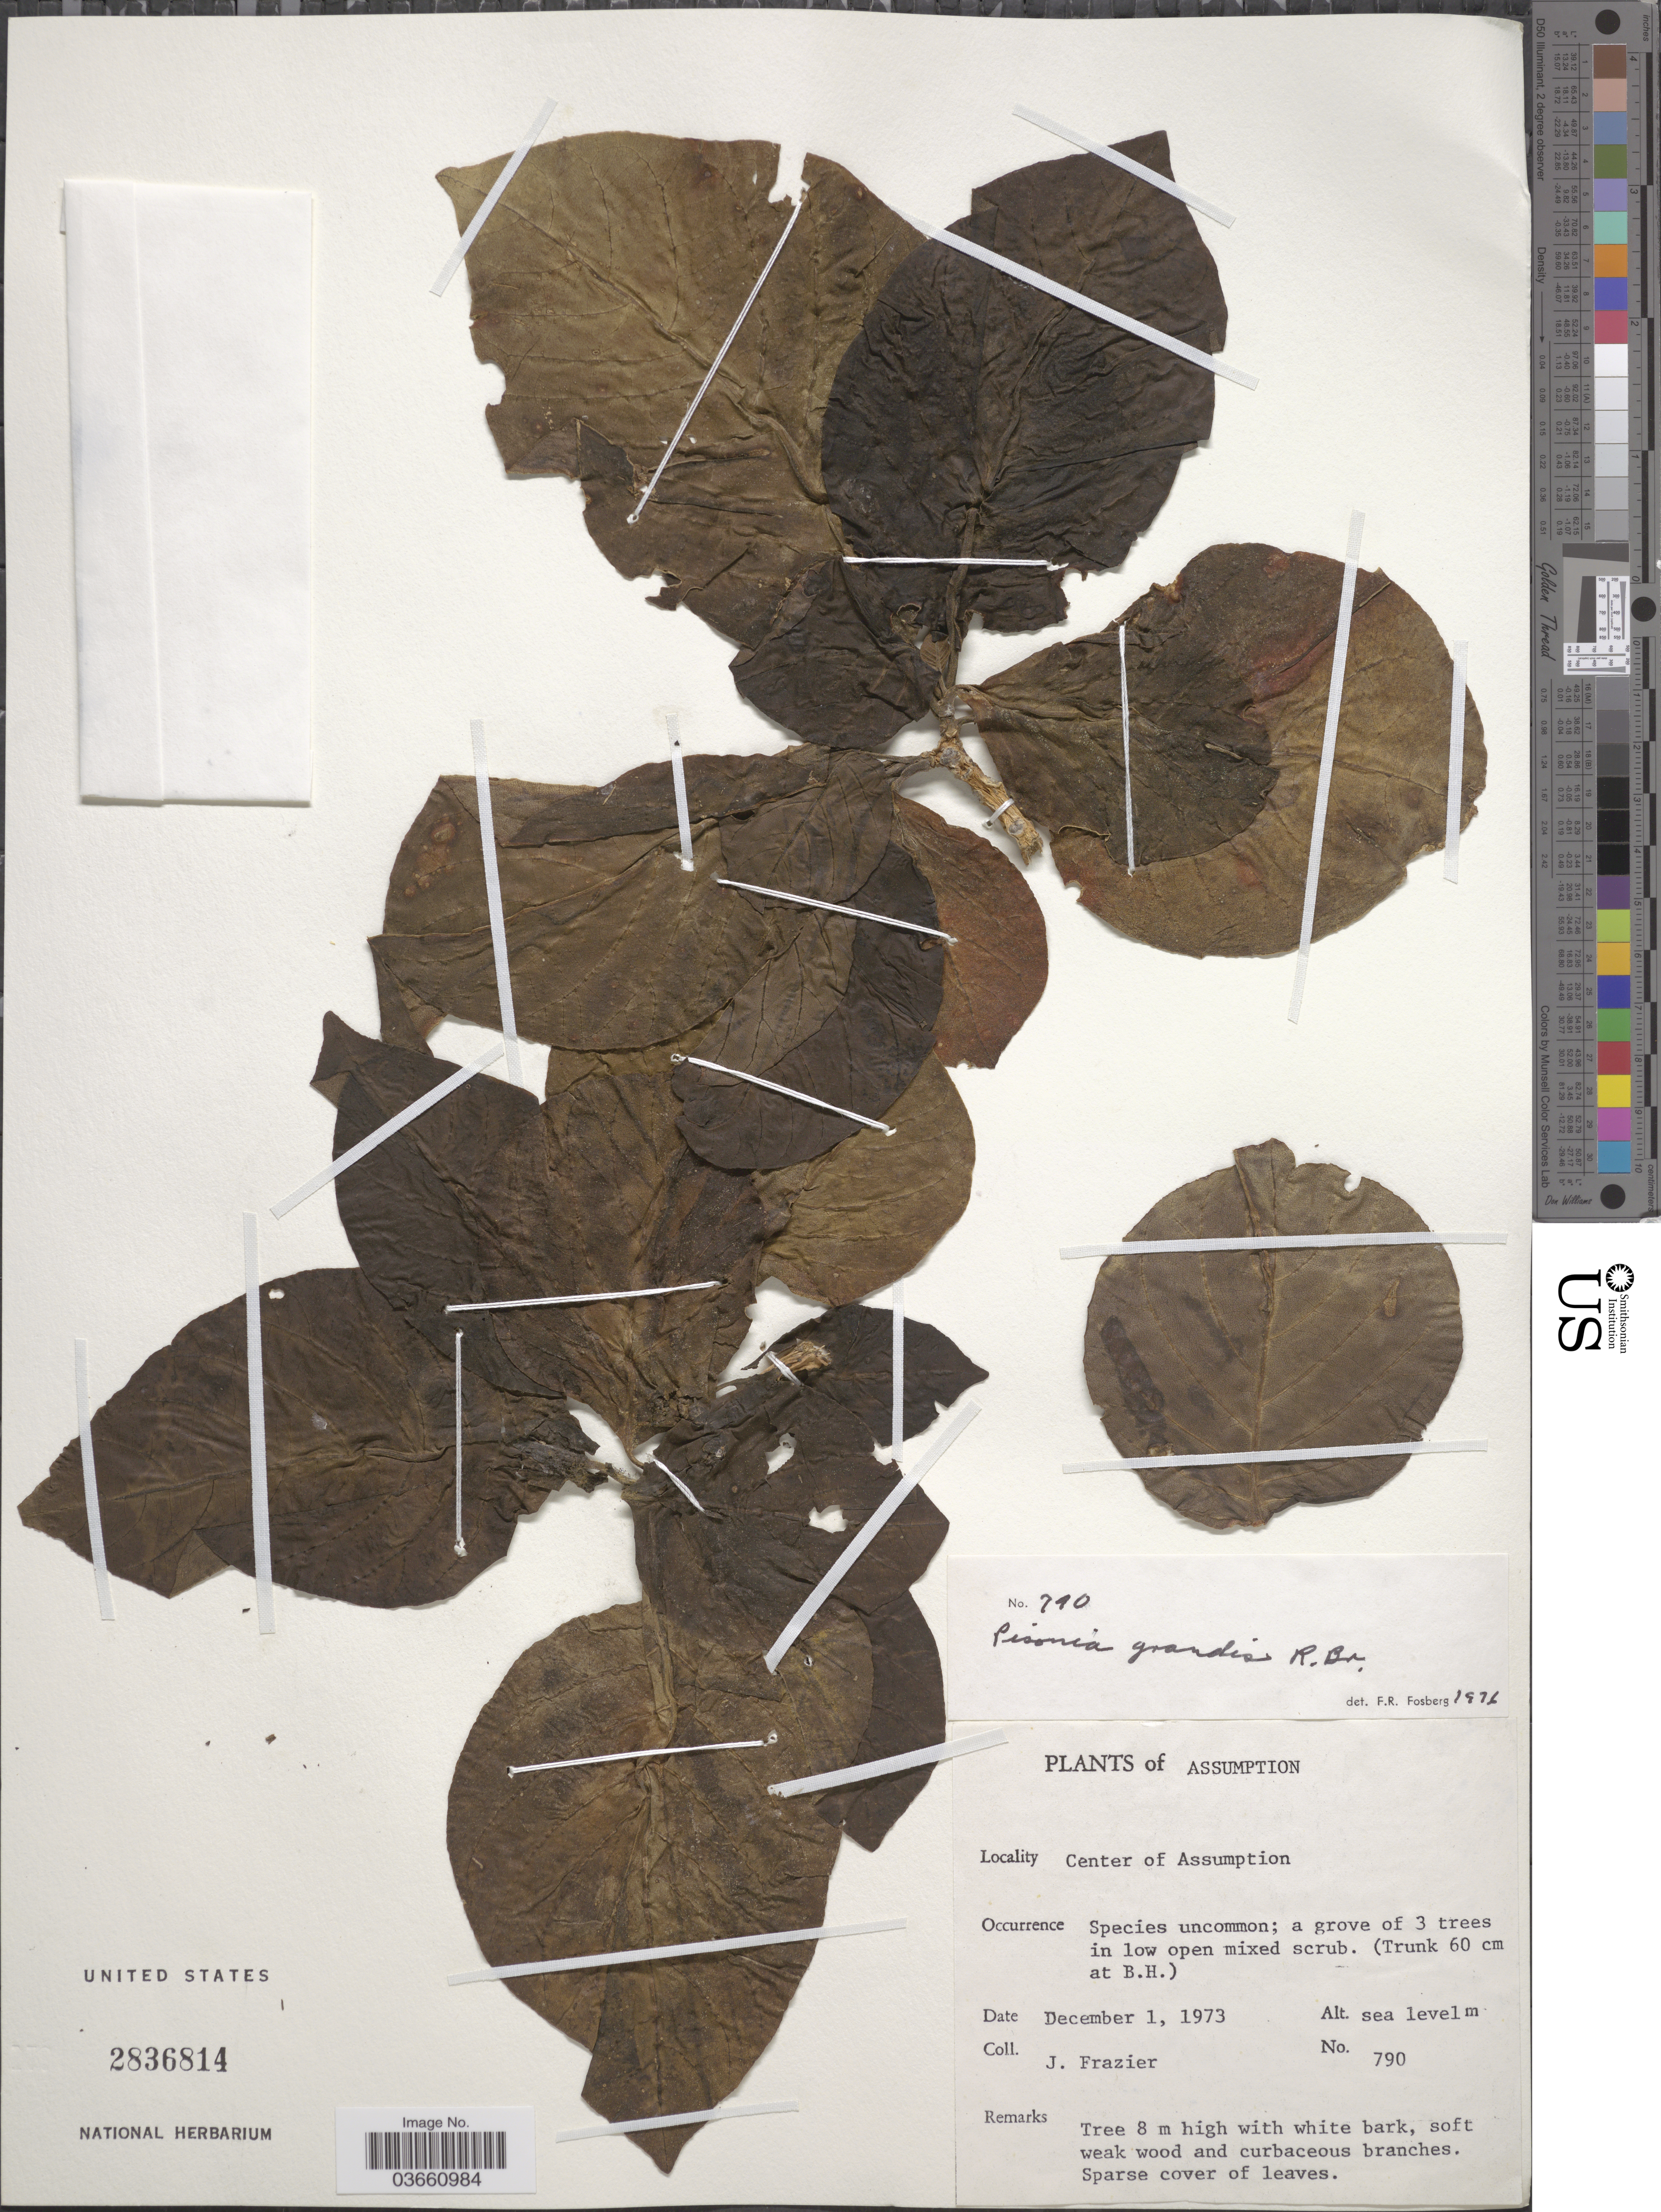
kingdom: Plantae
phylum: Tracheophyta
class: Magnoliopsida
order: Caryophyllales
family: Nyctaginaceae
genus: Pisonia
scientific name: Pisonia grandis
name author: R. Br.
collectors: J. Frazier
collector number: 790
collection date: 1973-12-01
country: Seychelles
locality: Assumption. Center of Assumtion.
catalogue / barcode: US 2836814